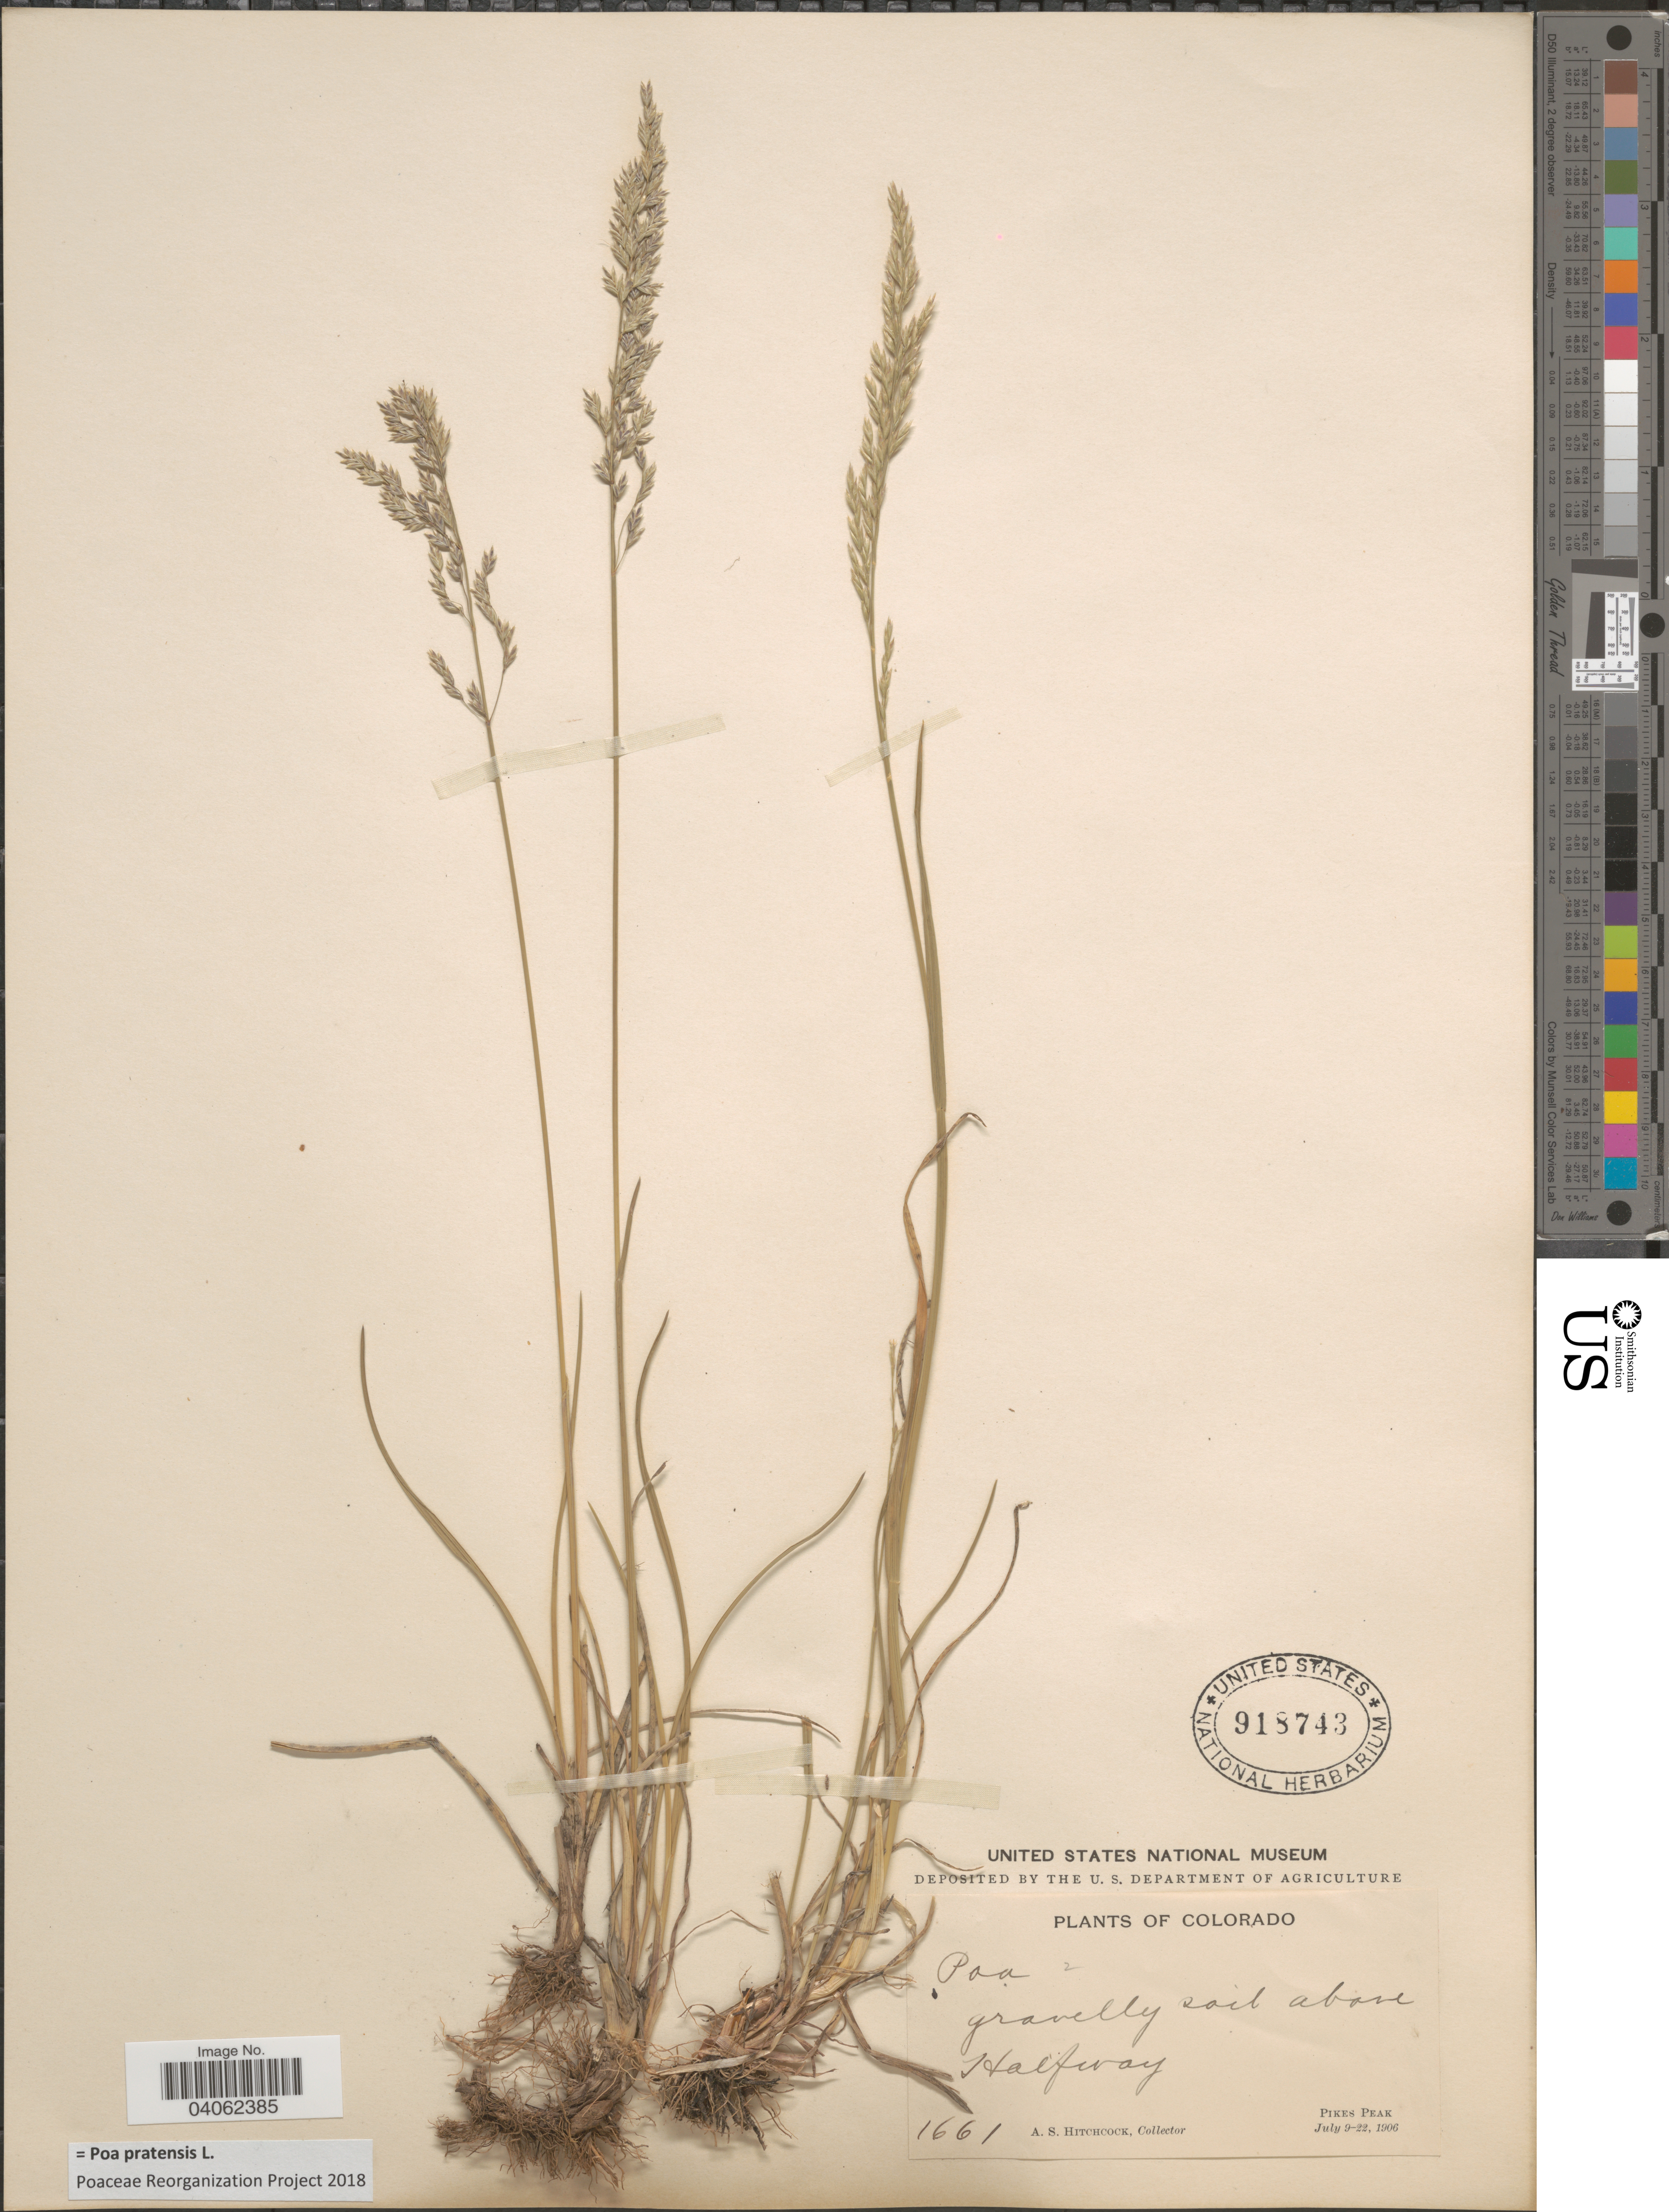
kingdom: Plantae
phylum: Tracheophyta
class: Liliopsida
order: Poales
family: Poaceae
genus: Poa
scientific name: Poa pratensis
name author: L.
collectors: A. S. Hitchcock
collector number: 1661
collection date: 1906-07-09/1906-07-22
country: United States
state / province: Colorado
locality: Above Halfway. Pikes Peak.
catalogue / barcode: US 918743